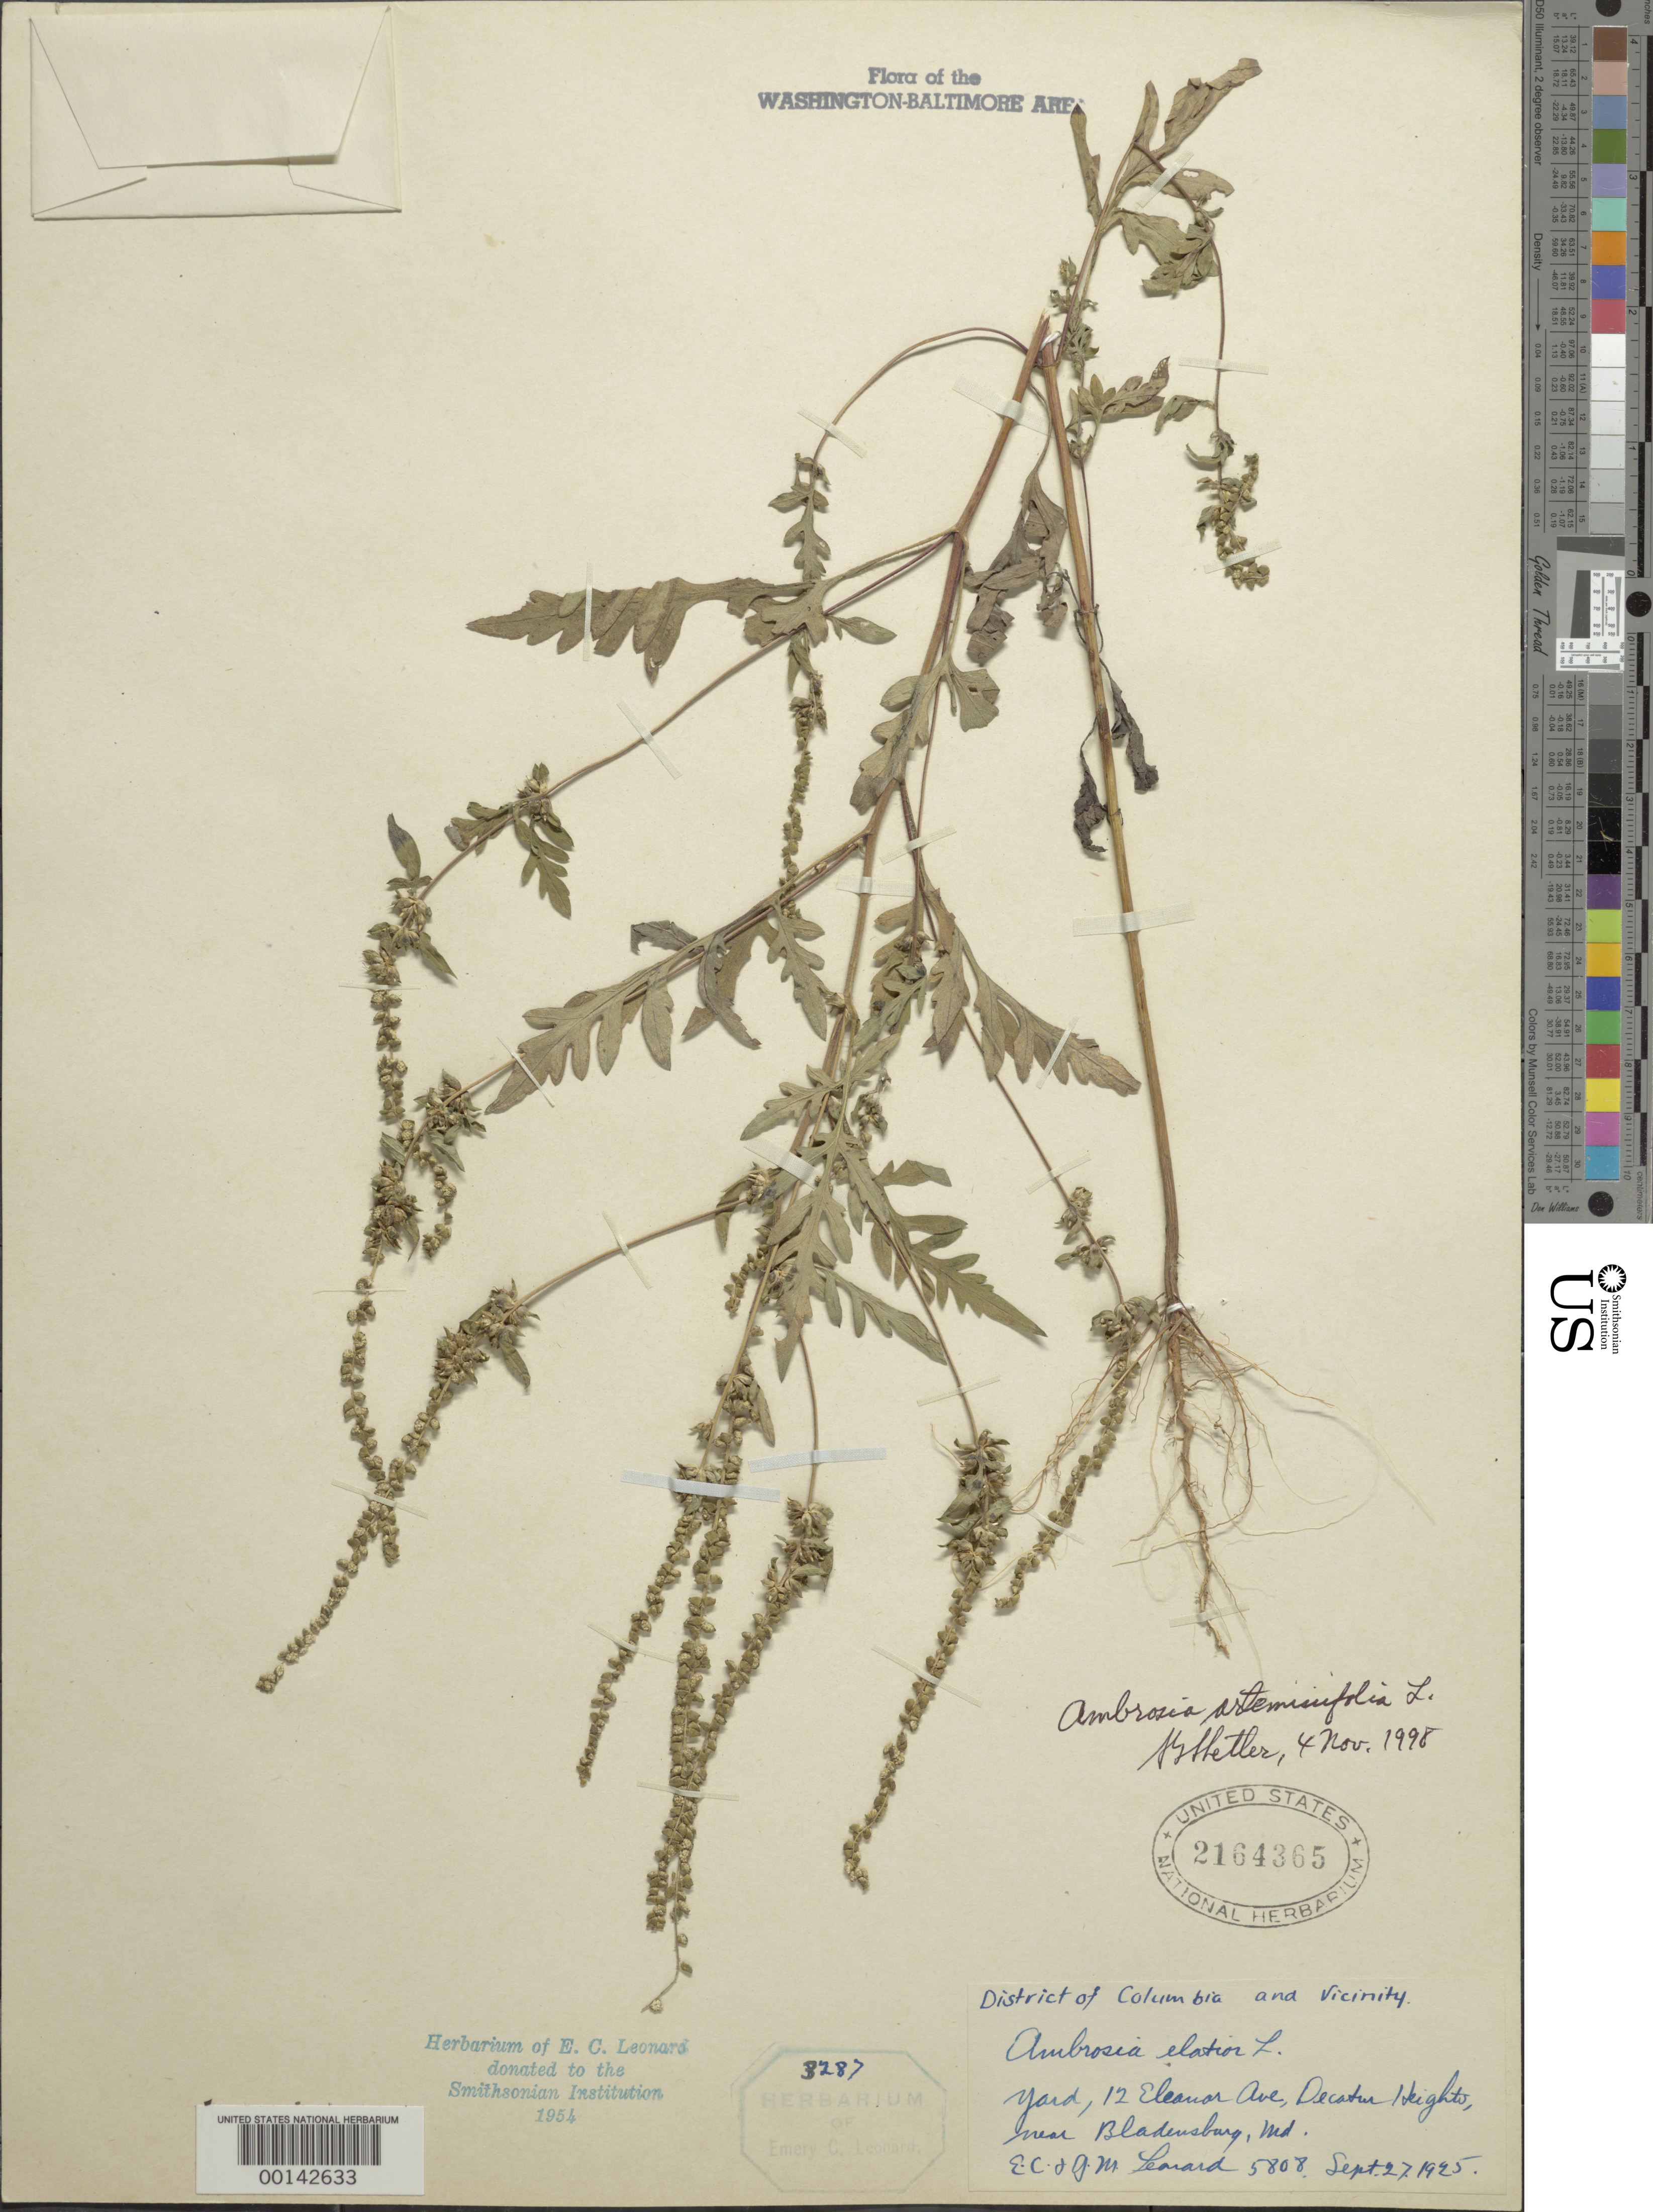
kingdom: Plantae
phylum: Tracheophyta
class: Magnoliopsida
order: Asterales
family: Asteraceae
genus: Ambrosia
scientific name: Ambrosia artemisiifolia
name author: L.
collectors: E. C. Leonard & G. M. Leonard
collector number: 5808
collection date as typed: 27 Sep 1925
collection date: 1925-09-27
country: United States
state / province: Maryland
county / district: Prince George's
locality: Decatur Heights, Bladensburg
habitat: Yard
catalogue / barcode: US 2164365